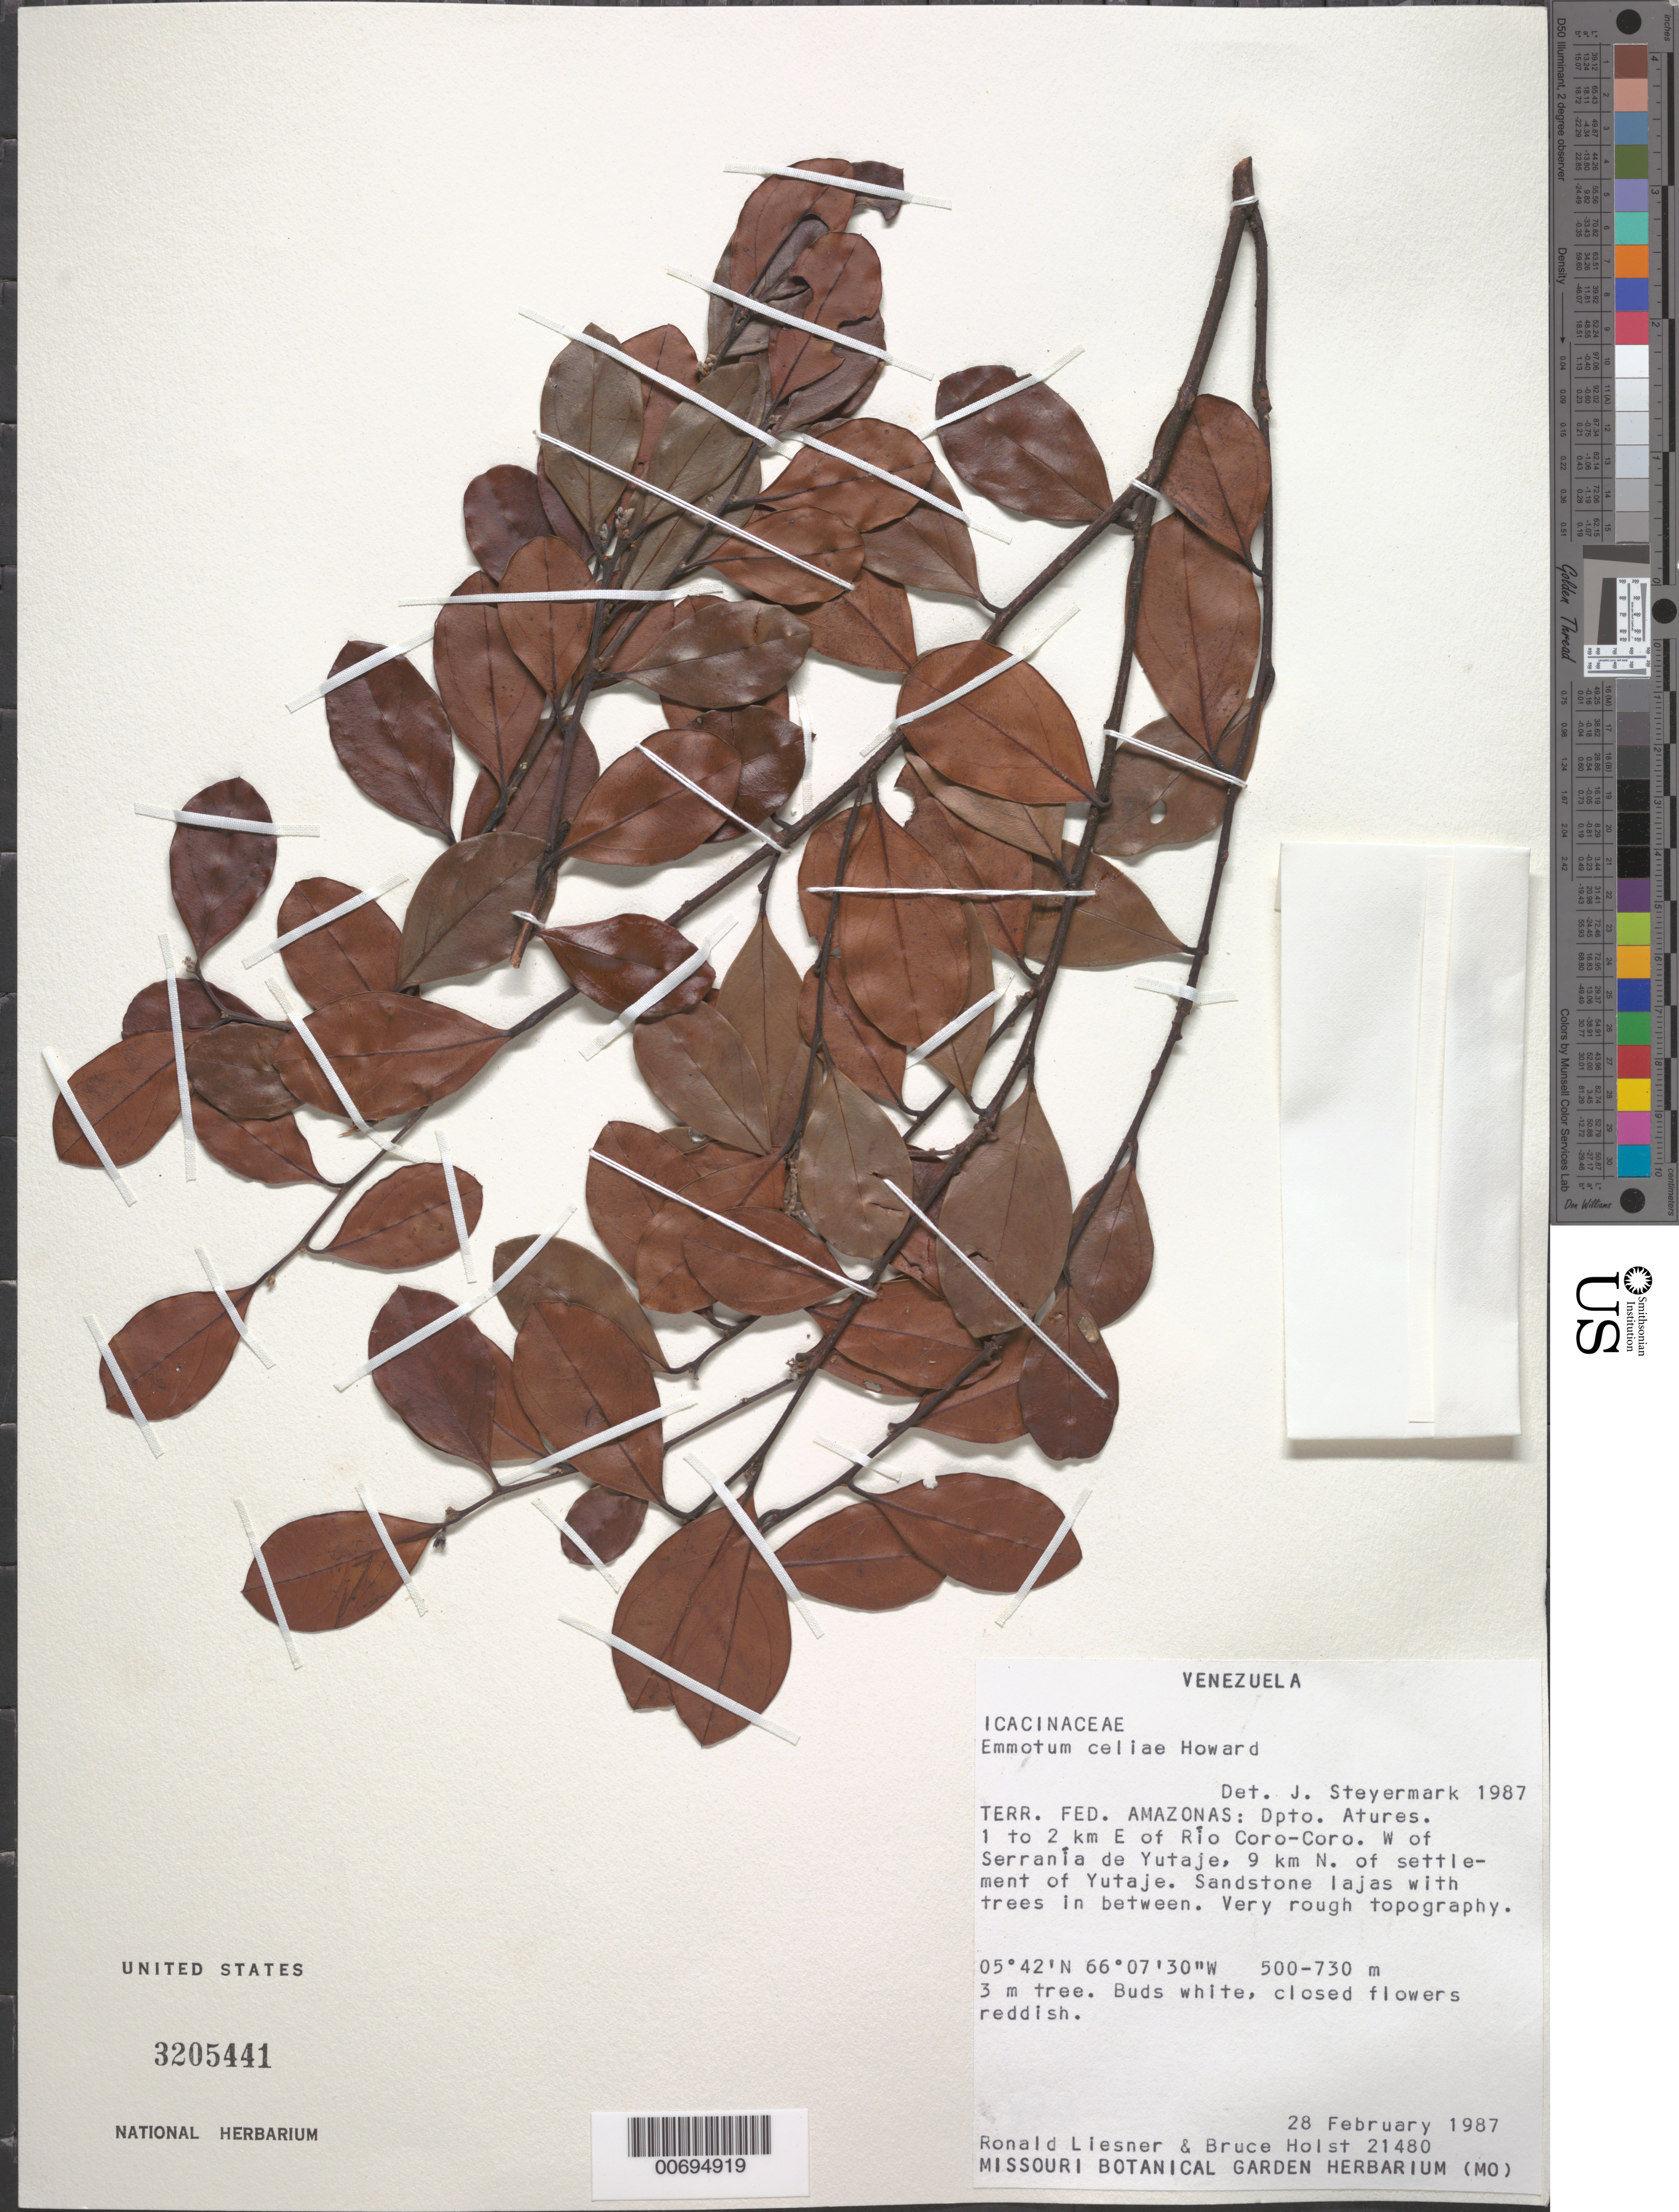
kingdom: Plantae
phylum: Tracheophyta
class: Magnoliopsida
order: Metteniusales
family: Metteniusaceae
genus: Emmotum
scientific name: Emmotum celiae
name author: R.A. Howard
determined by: Steyermark, Julian A., (VEN)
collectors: R. L. Liesner & B. Holst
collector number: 21480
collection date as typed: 28-Feb-87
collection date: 1987-02-28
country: Venezuela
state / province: Amazonas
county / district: Atures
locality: Río Coro-Coro, 1-2 km al E, 9 km N of settlement of Yutajé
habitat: Sandstone lajas with trees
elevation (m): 500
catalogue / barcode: US 3205441